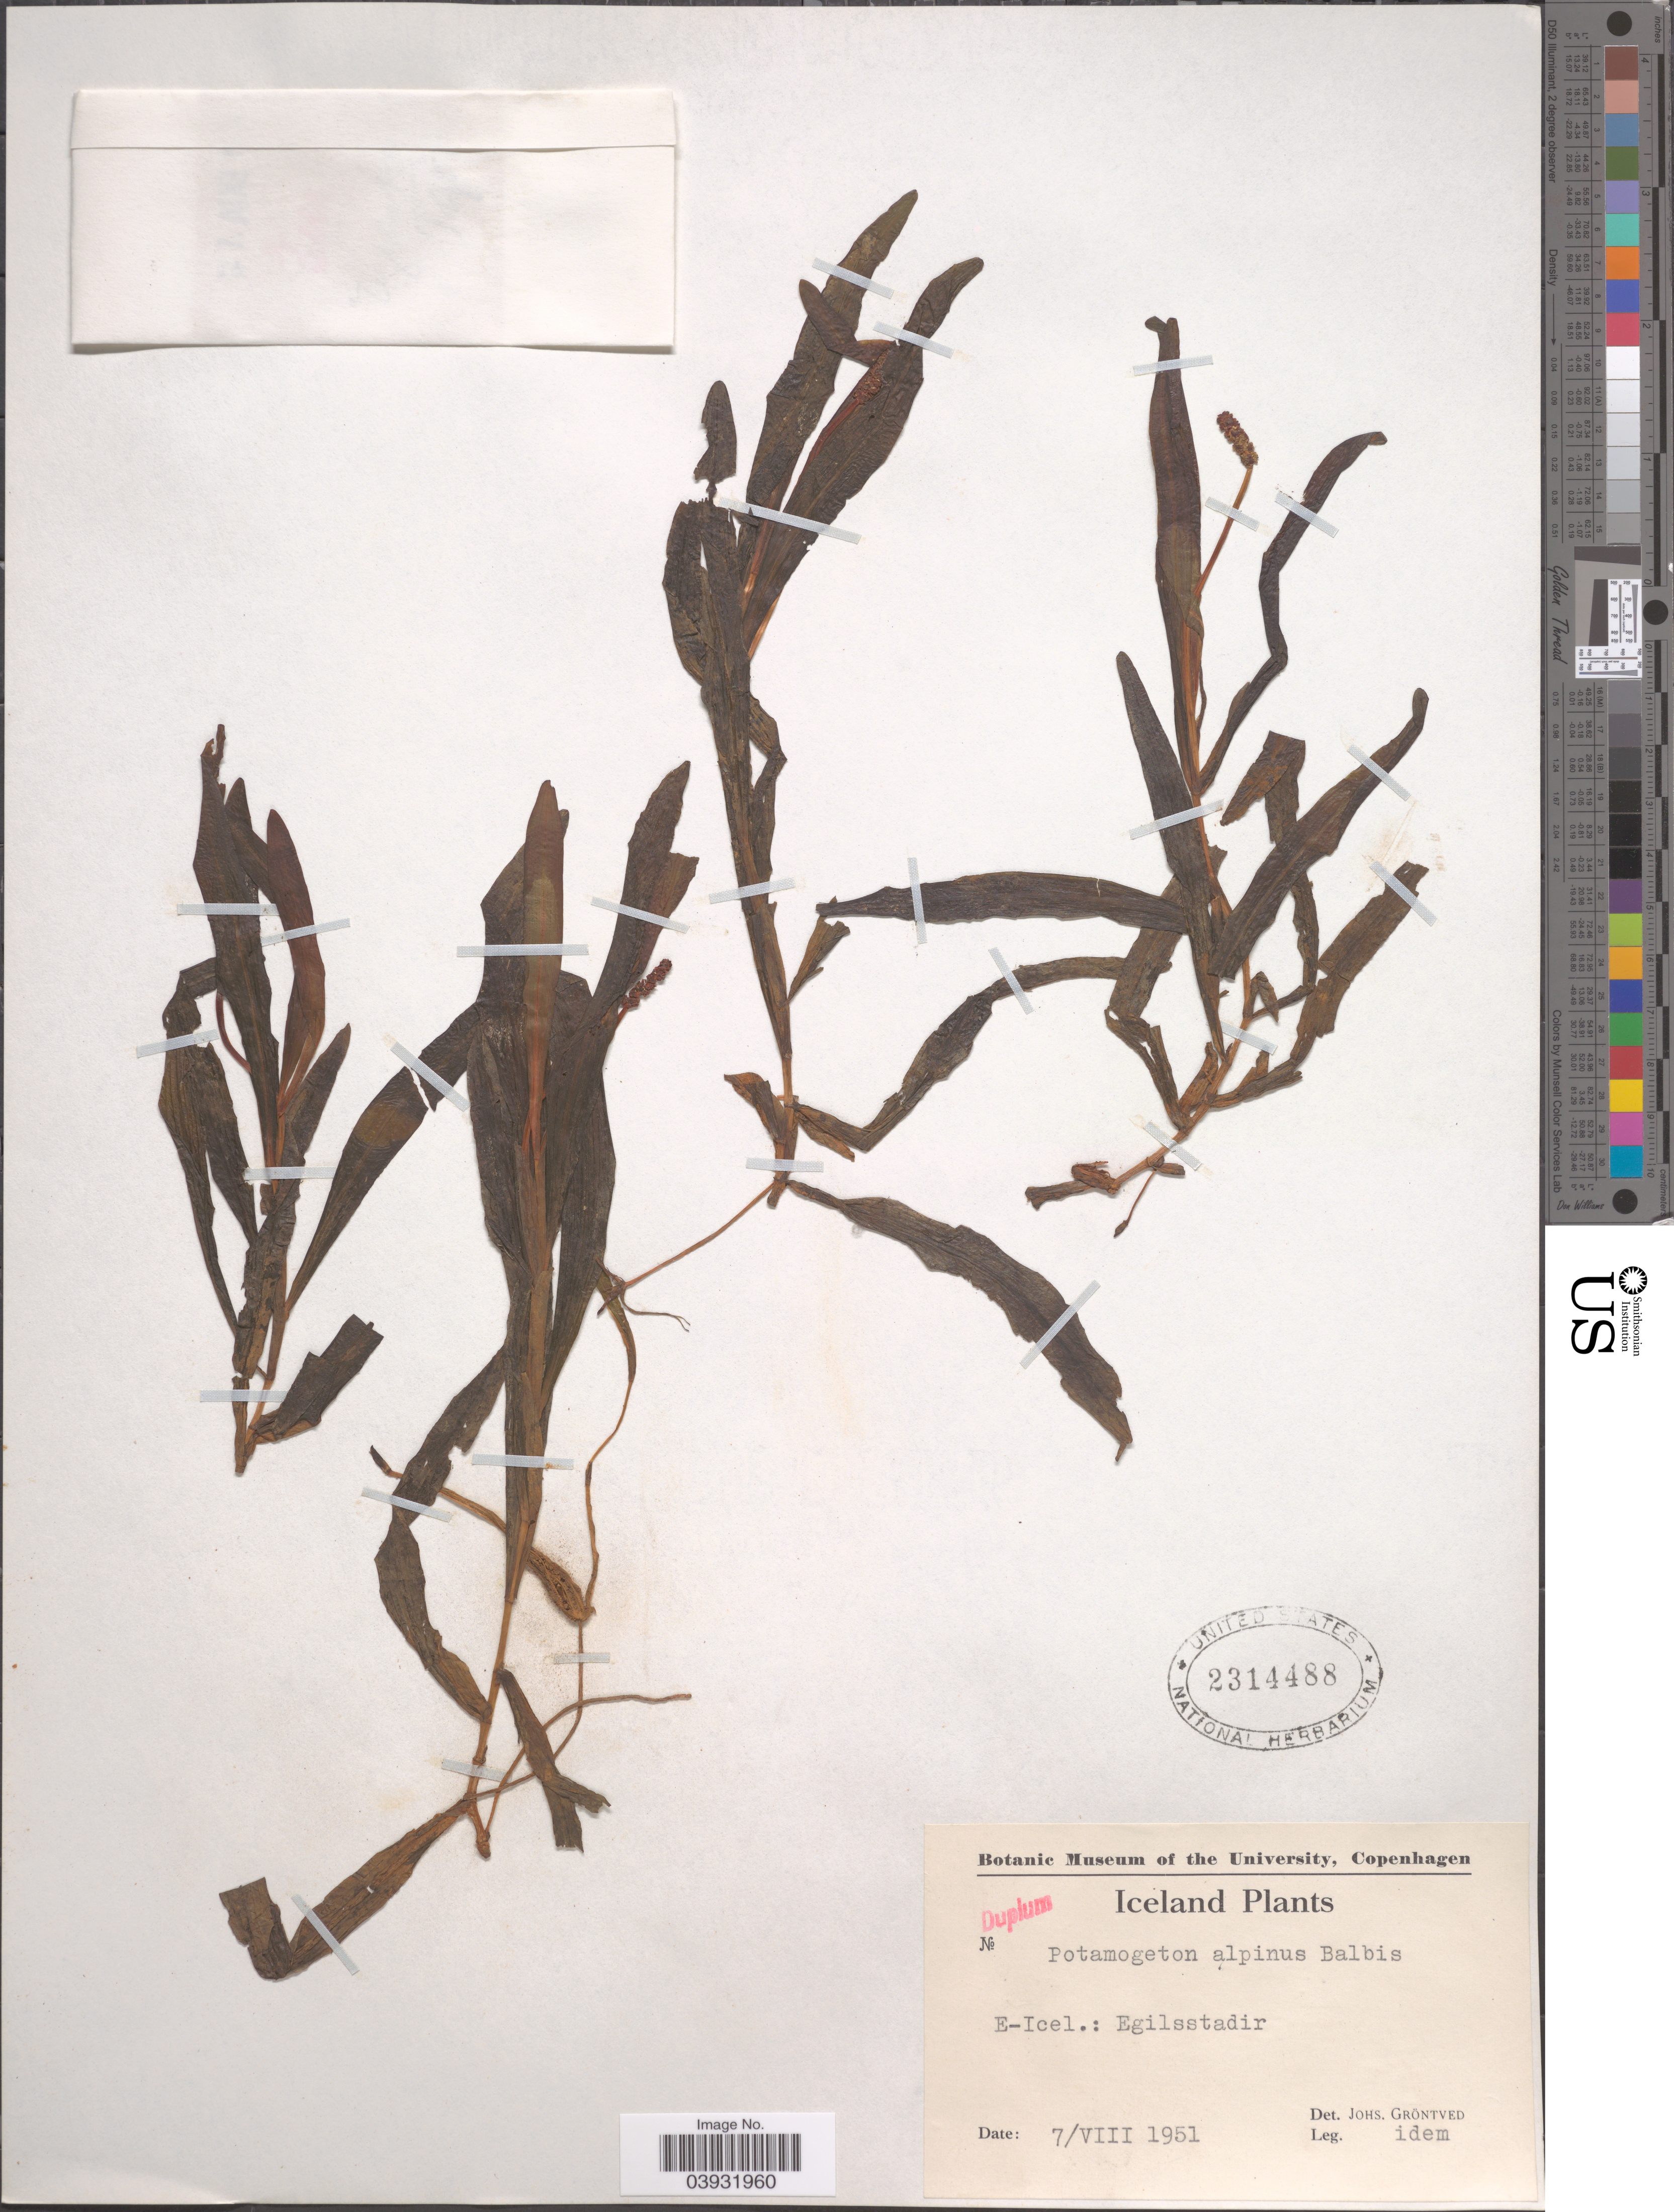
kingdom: Plantae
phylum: Tracheophyta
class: Liliopsida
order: Alismatales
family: Potamogetonaceae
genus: Potamogeton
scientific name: Potamogeton alpinus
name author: Balb.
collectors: J. Gröntved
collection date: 1951-08-07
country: Iceland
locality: E-Icel.: Egilsstadir.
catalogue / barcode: US 2314488